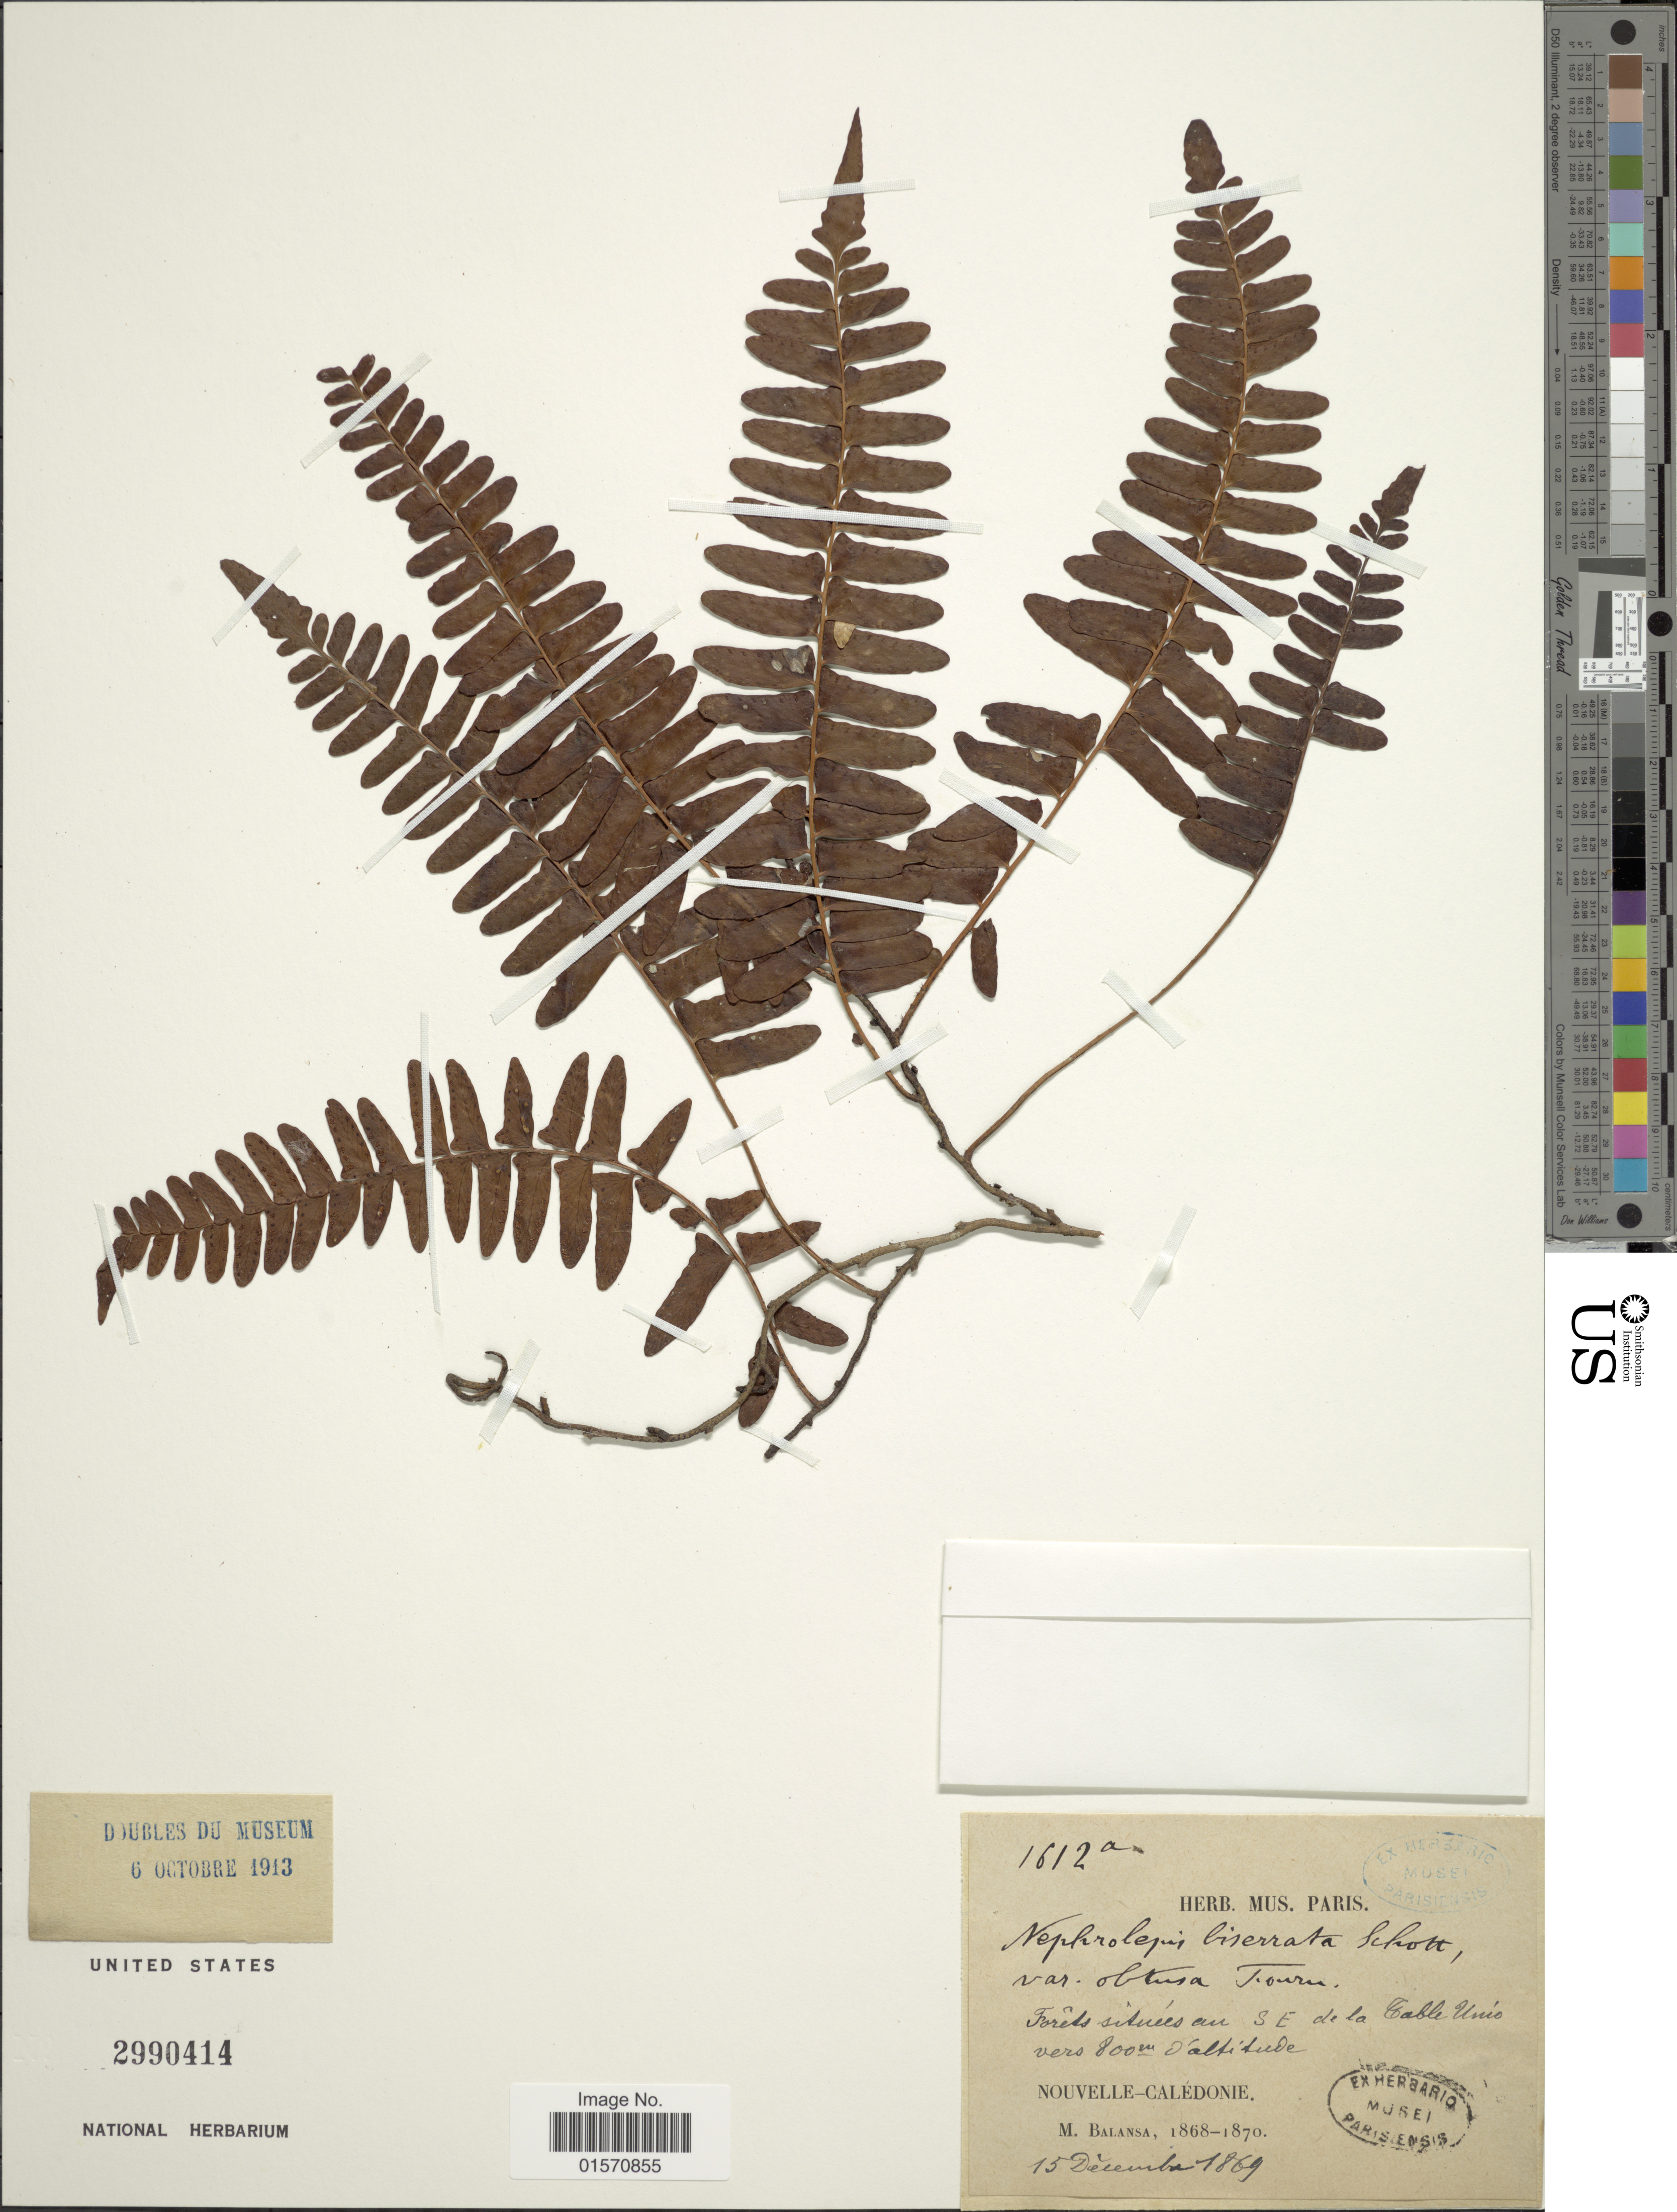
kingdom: Plantae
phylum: Tracheophyta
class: Polypodiopsida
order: Polypodiales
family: Nephrolepidaceae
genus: Nephrolepis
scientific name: Nephrolepis biserrata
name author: (Sw.) Schott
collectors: B. Balansa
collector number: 1612a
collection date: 1868/1870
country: New Caledonia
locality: Forêts situées SE de la Fable Unio [interpreted]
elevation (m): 800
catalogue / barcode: US 2990414